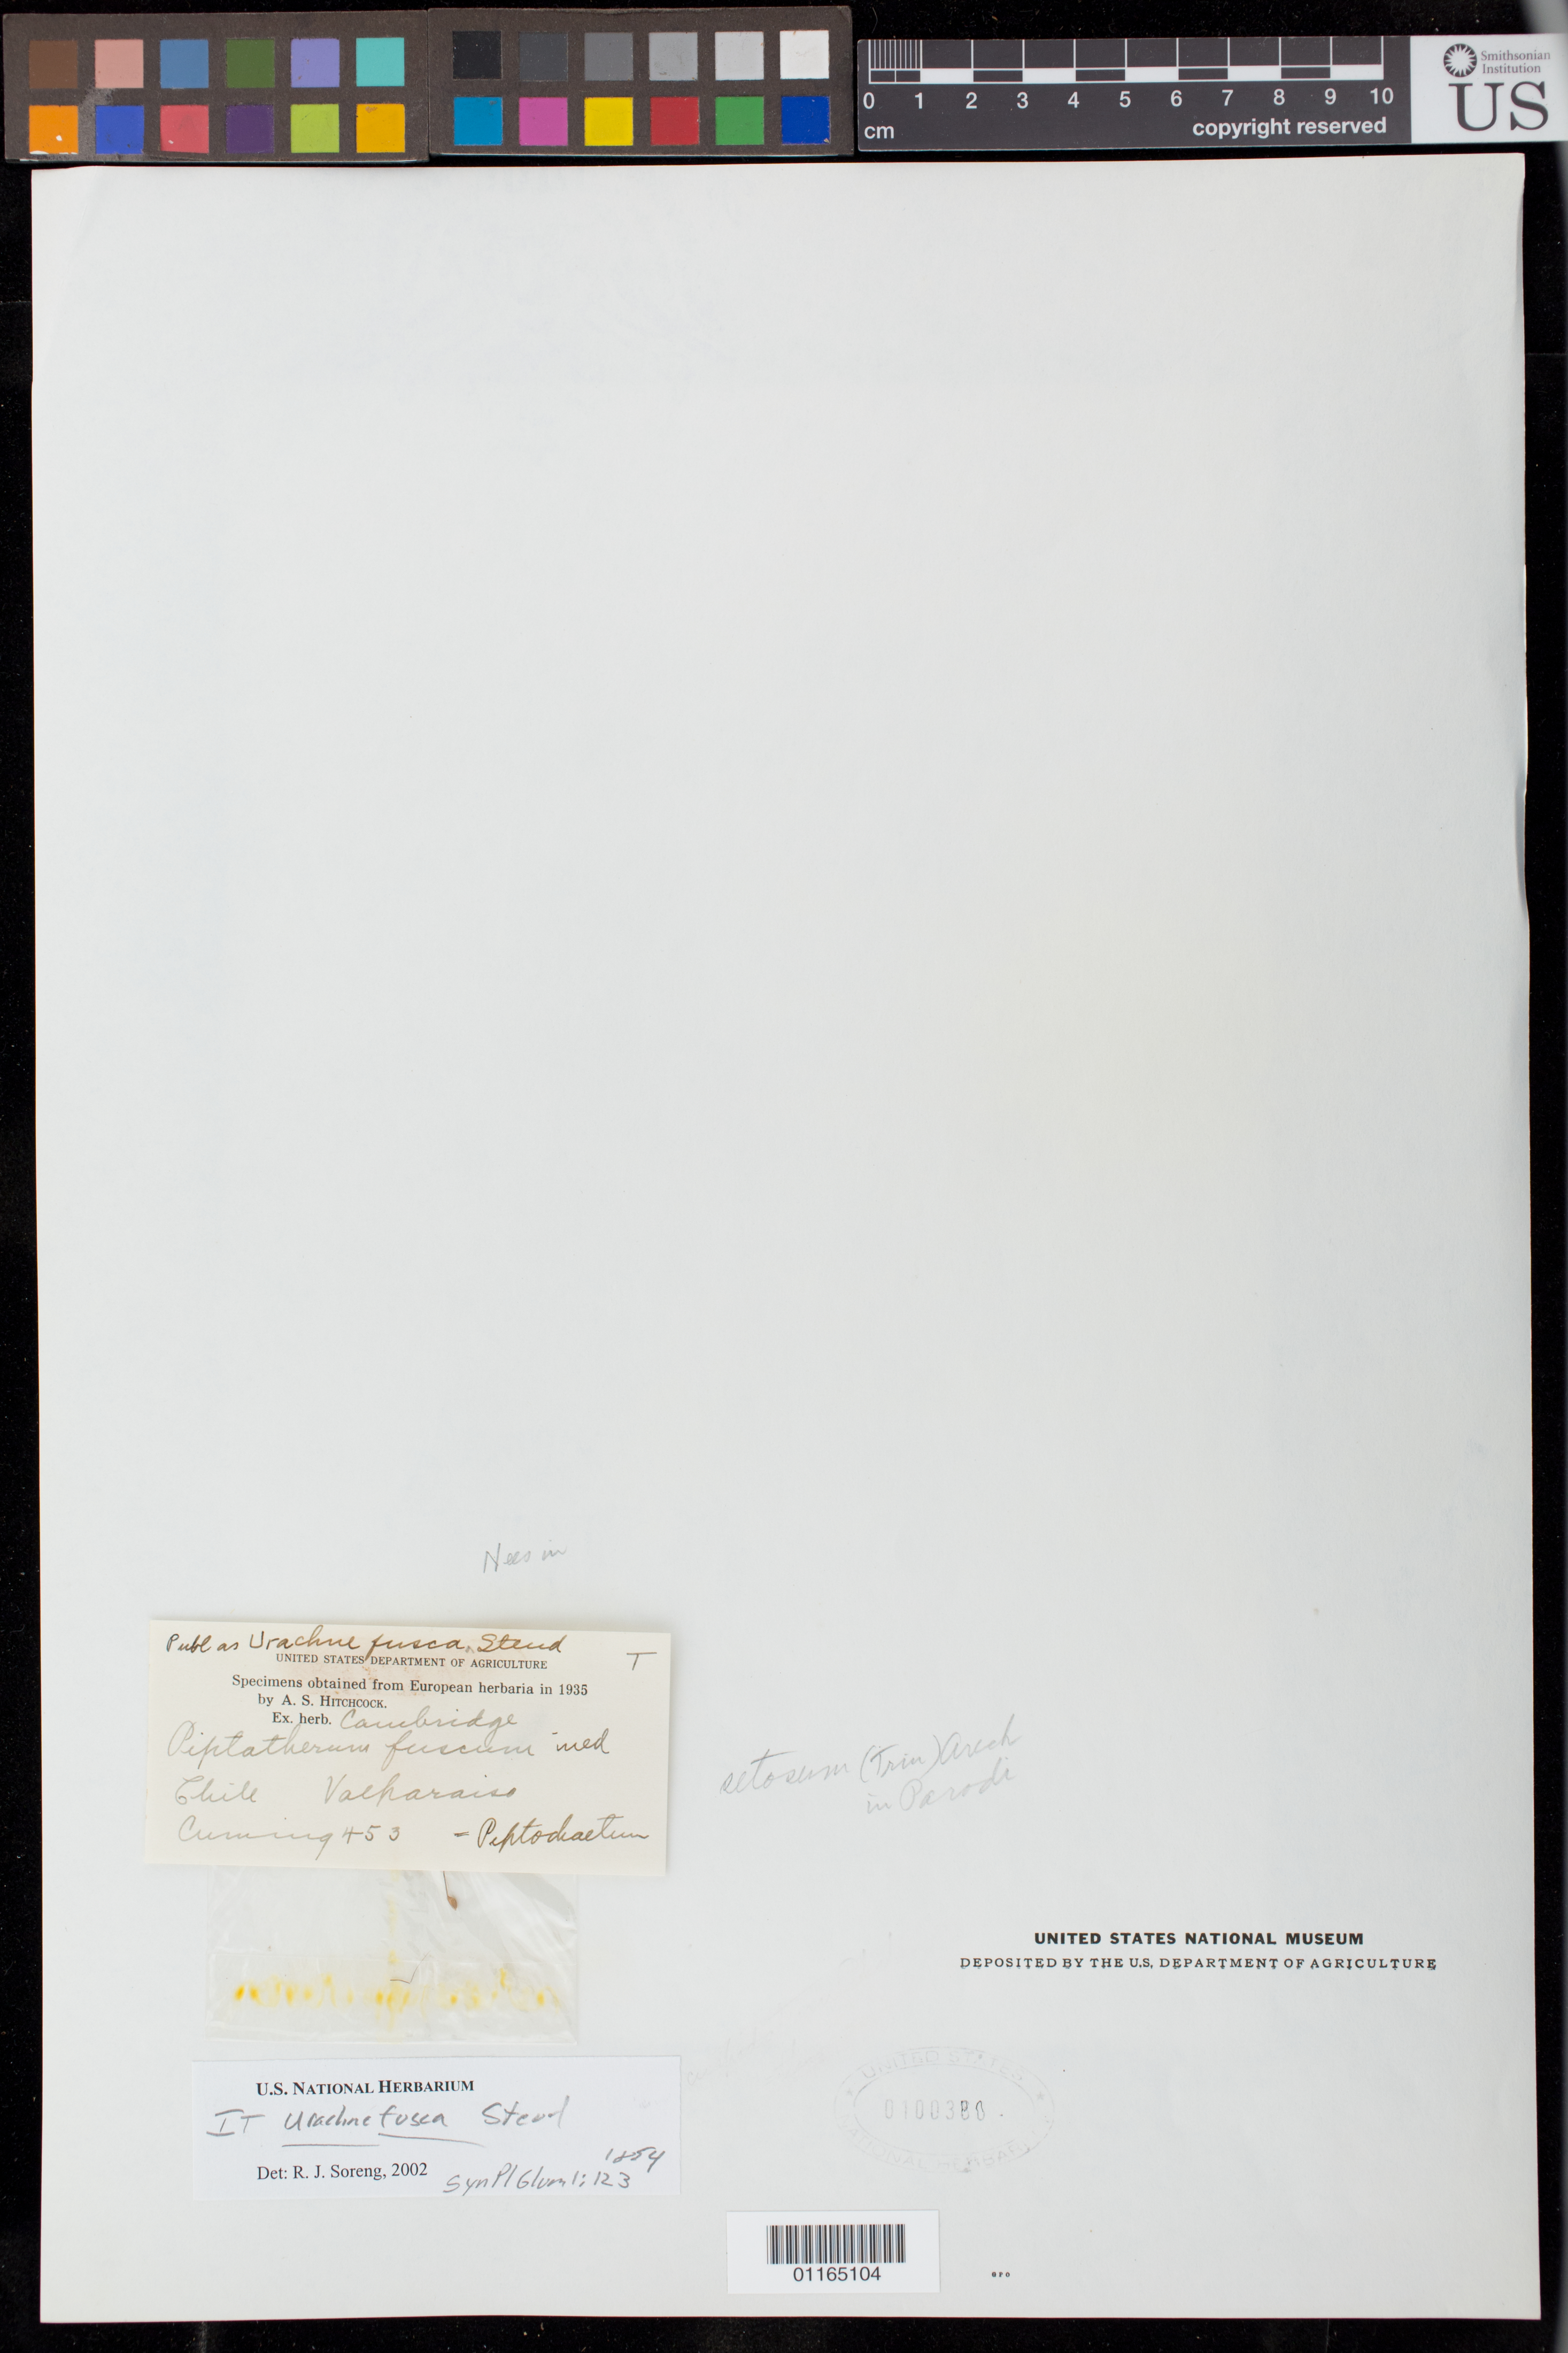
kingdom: Plantae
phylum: Tracheophyta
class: Liliopsida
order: Poales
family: Poaceae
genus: Urachne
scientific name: Urachne fusca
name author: Steud.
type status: Type Collection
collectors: H. Cuming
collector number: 453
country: Chile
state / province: Valparaíso (V)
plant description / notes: Fragmentary material of type specimen ex herb. Cambridge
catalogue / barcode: US 100380